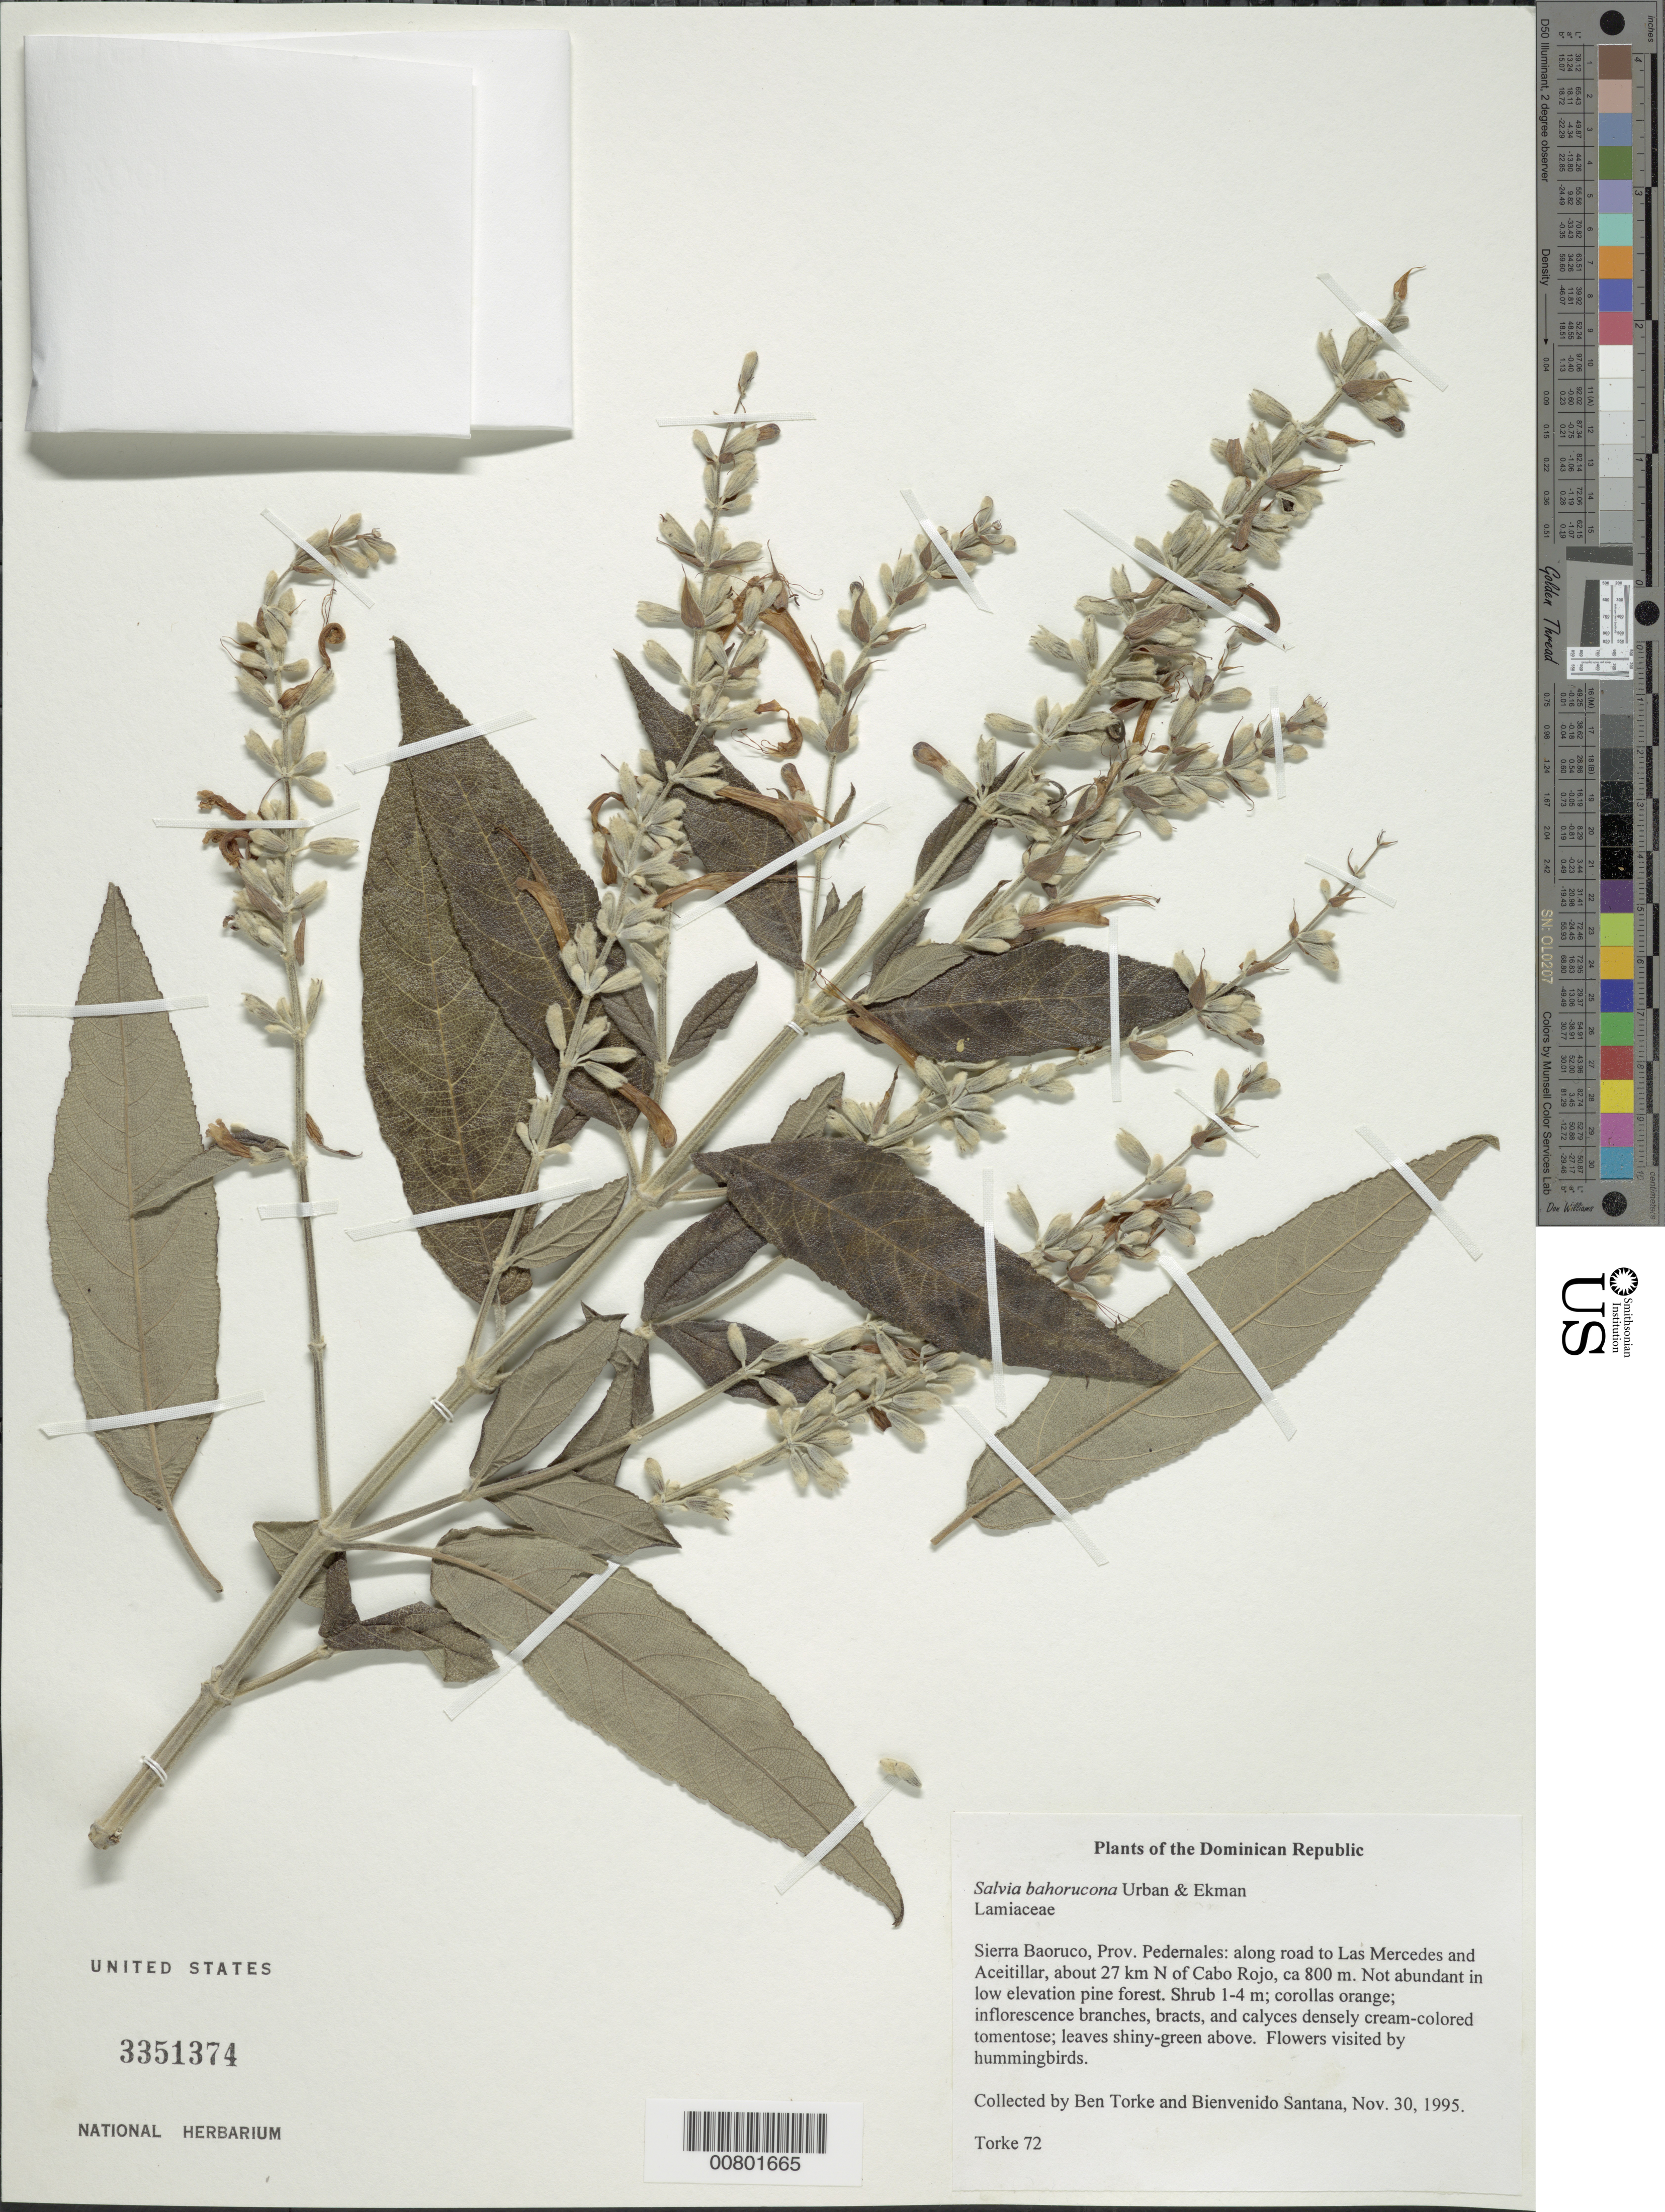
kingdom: Plantae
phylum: Tracheophyta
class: Magnoliopsida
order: Lamiales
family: Lamiaceae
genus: Salvia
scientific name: Salvia bahorucona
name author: Urb. & Ekman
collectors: B. M. Torke & B. Santana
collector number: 72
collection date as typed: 30 Nov 1995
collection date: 1995-11-30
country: Dominican Republic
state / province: Pedernales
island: Hispaniola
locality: Sierra Baoruco, along road to Las Mercedes and Aceitillar, ca. 27 km N of Cabo Rojo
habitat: Roadside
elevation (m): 800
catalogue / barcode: US 3351374